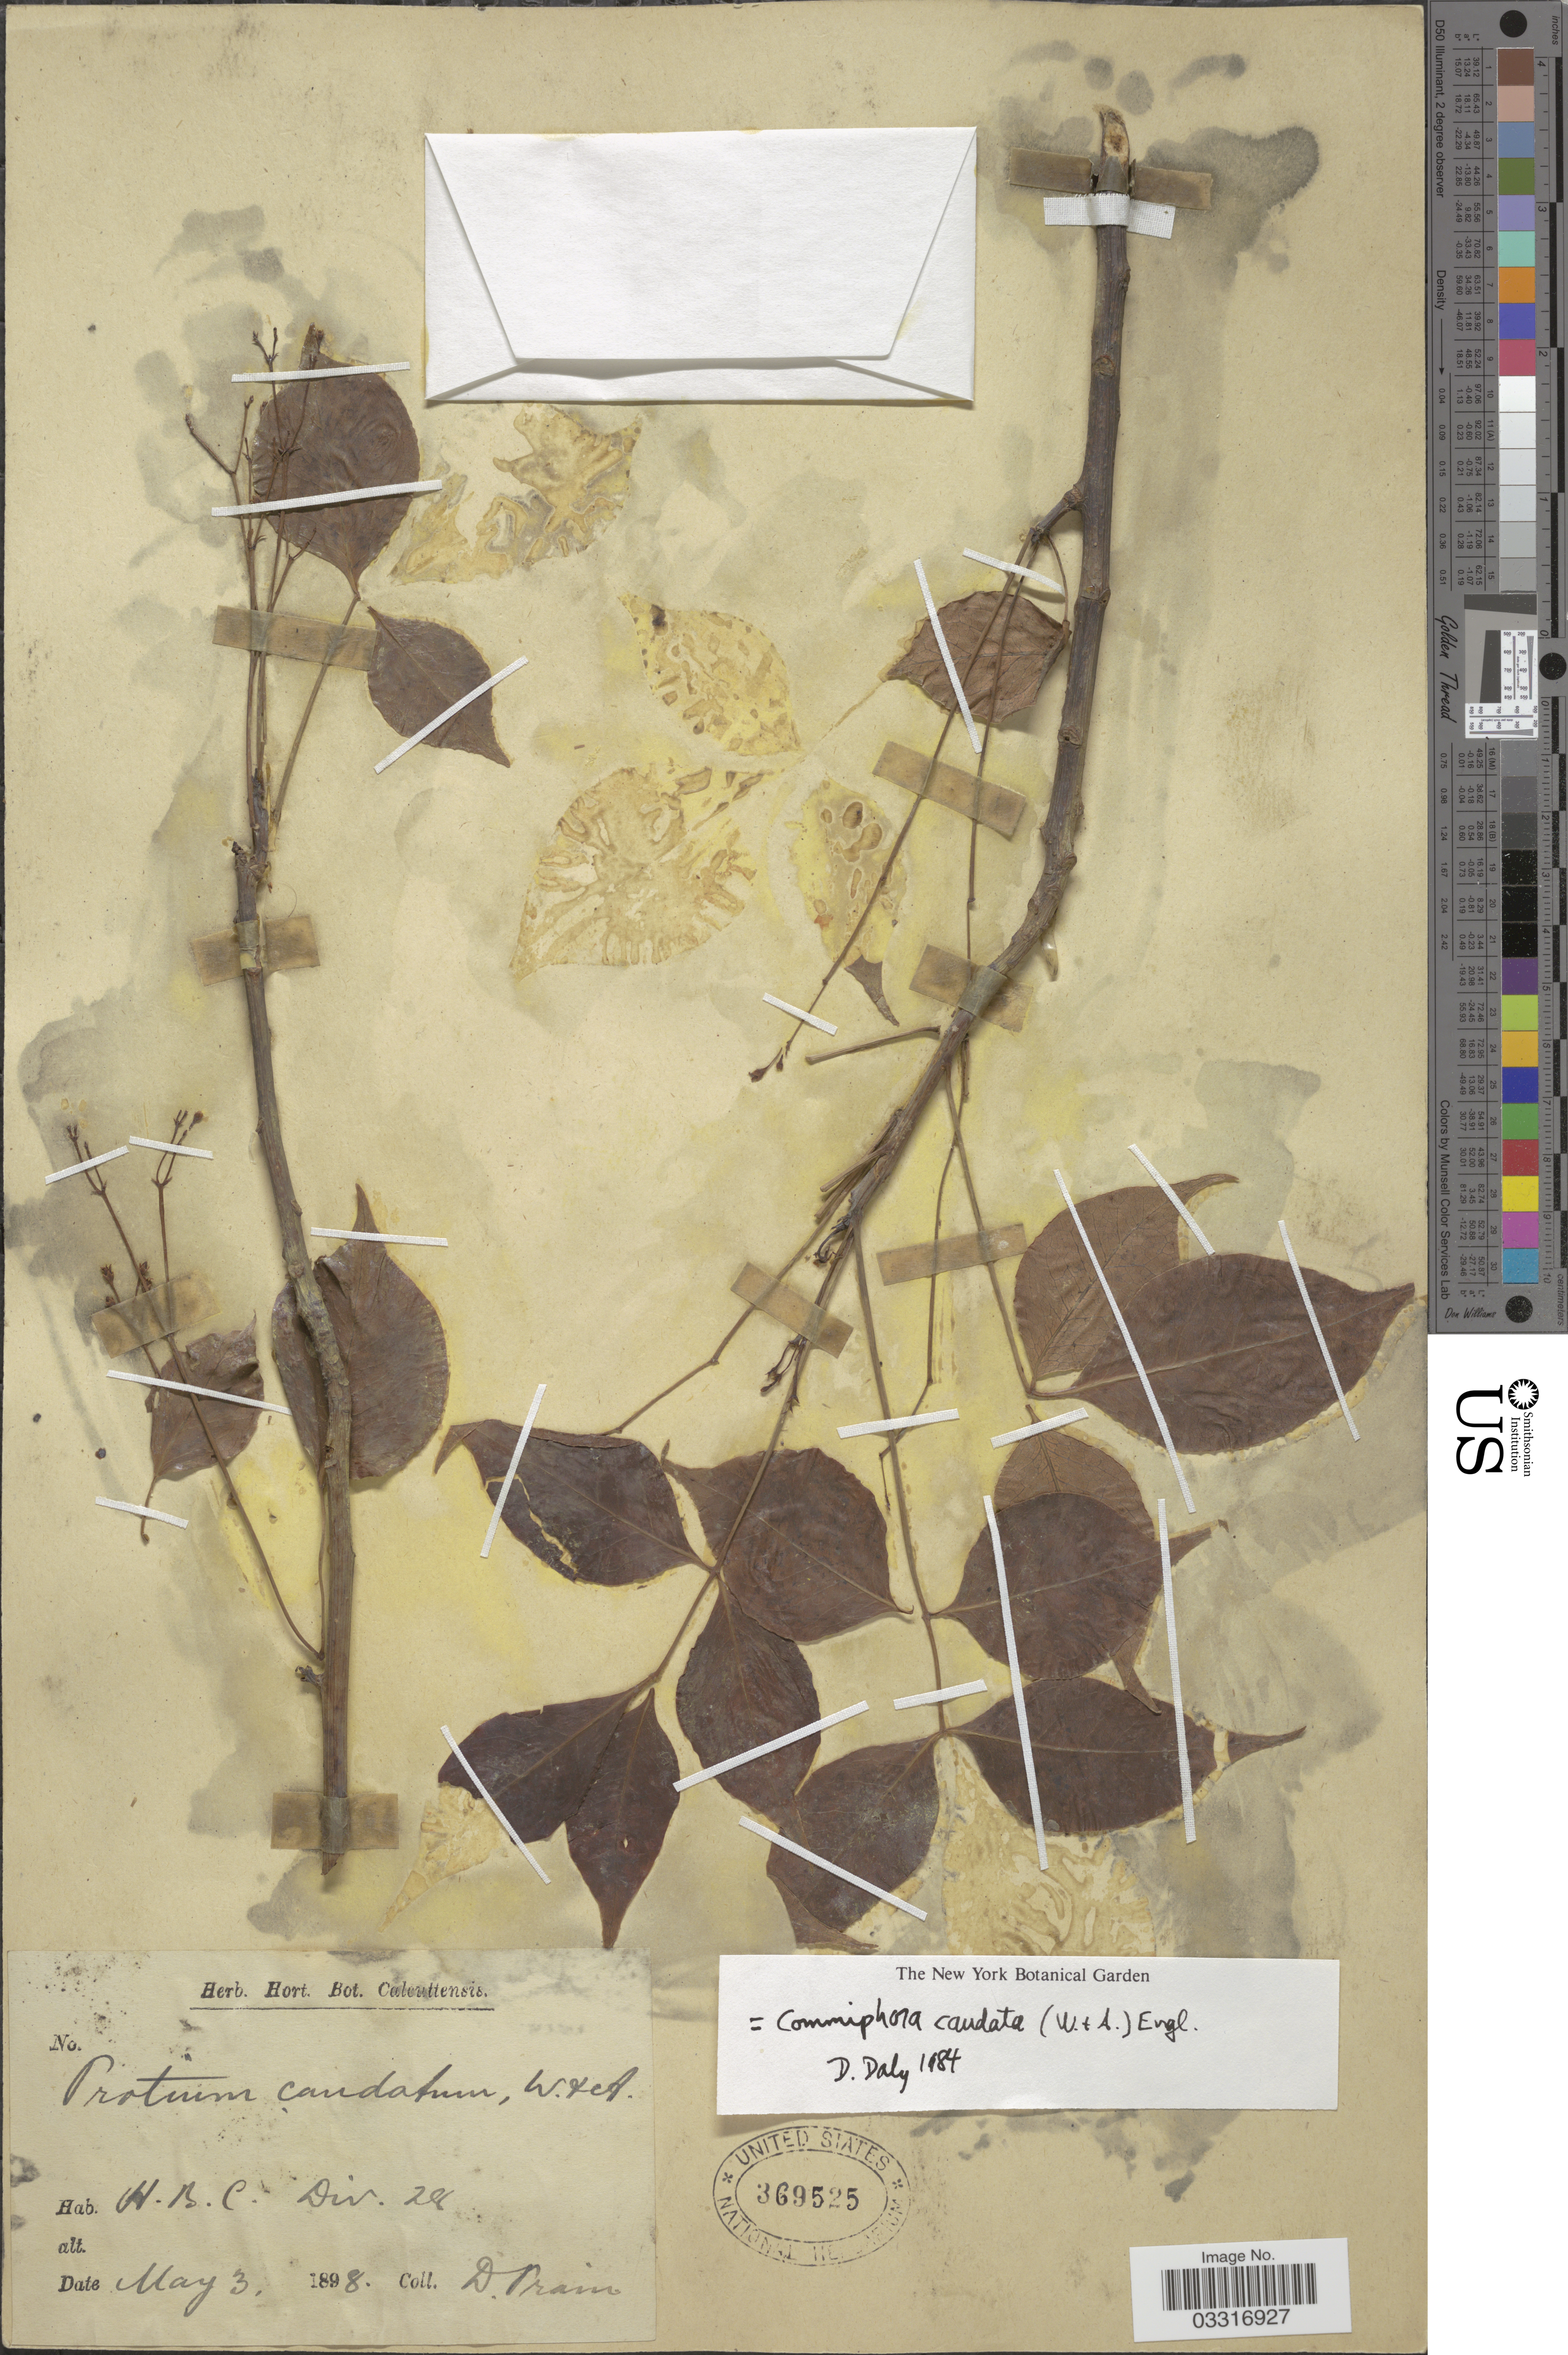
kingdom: Plantae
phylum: Tracheophyta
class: Magnoliopsida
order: Sapindales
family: Burseraceae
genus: Commiphora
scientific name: Commiphora caudata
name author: Engl.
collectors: D. Prain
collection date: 1898-05-03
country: India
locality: H.B.C. Div. 28.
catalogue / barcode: US 369525